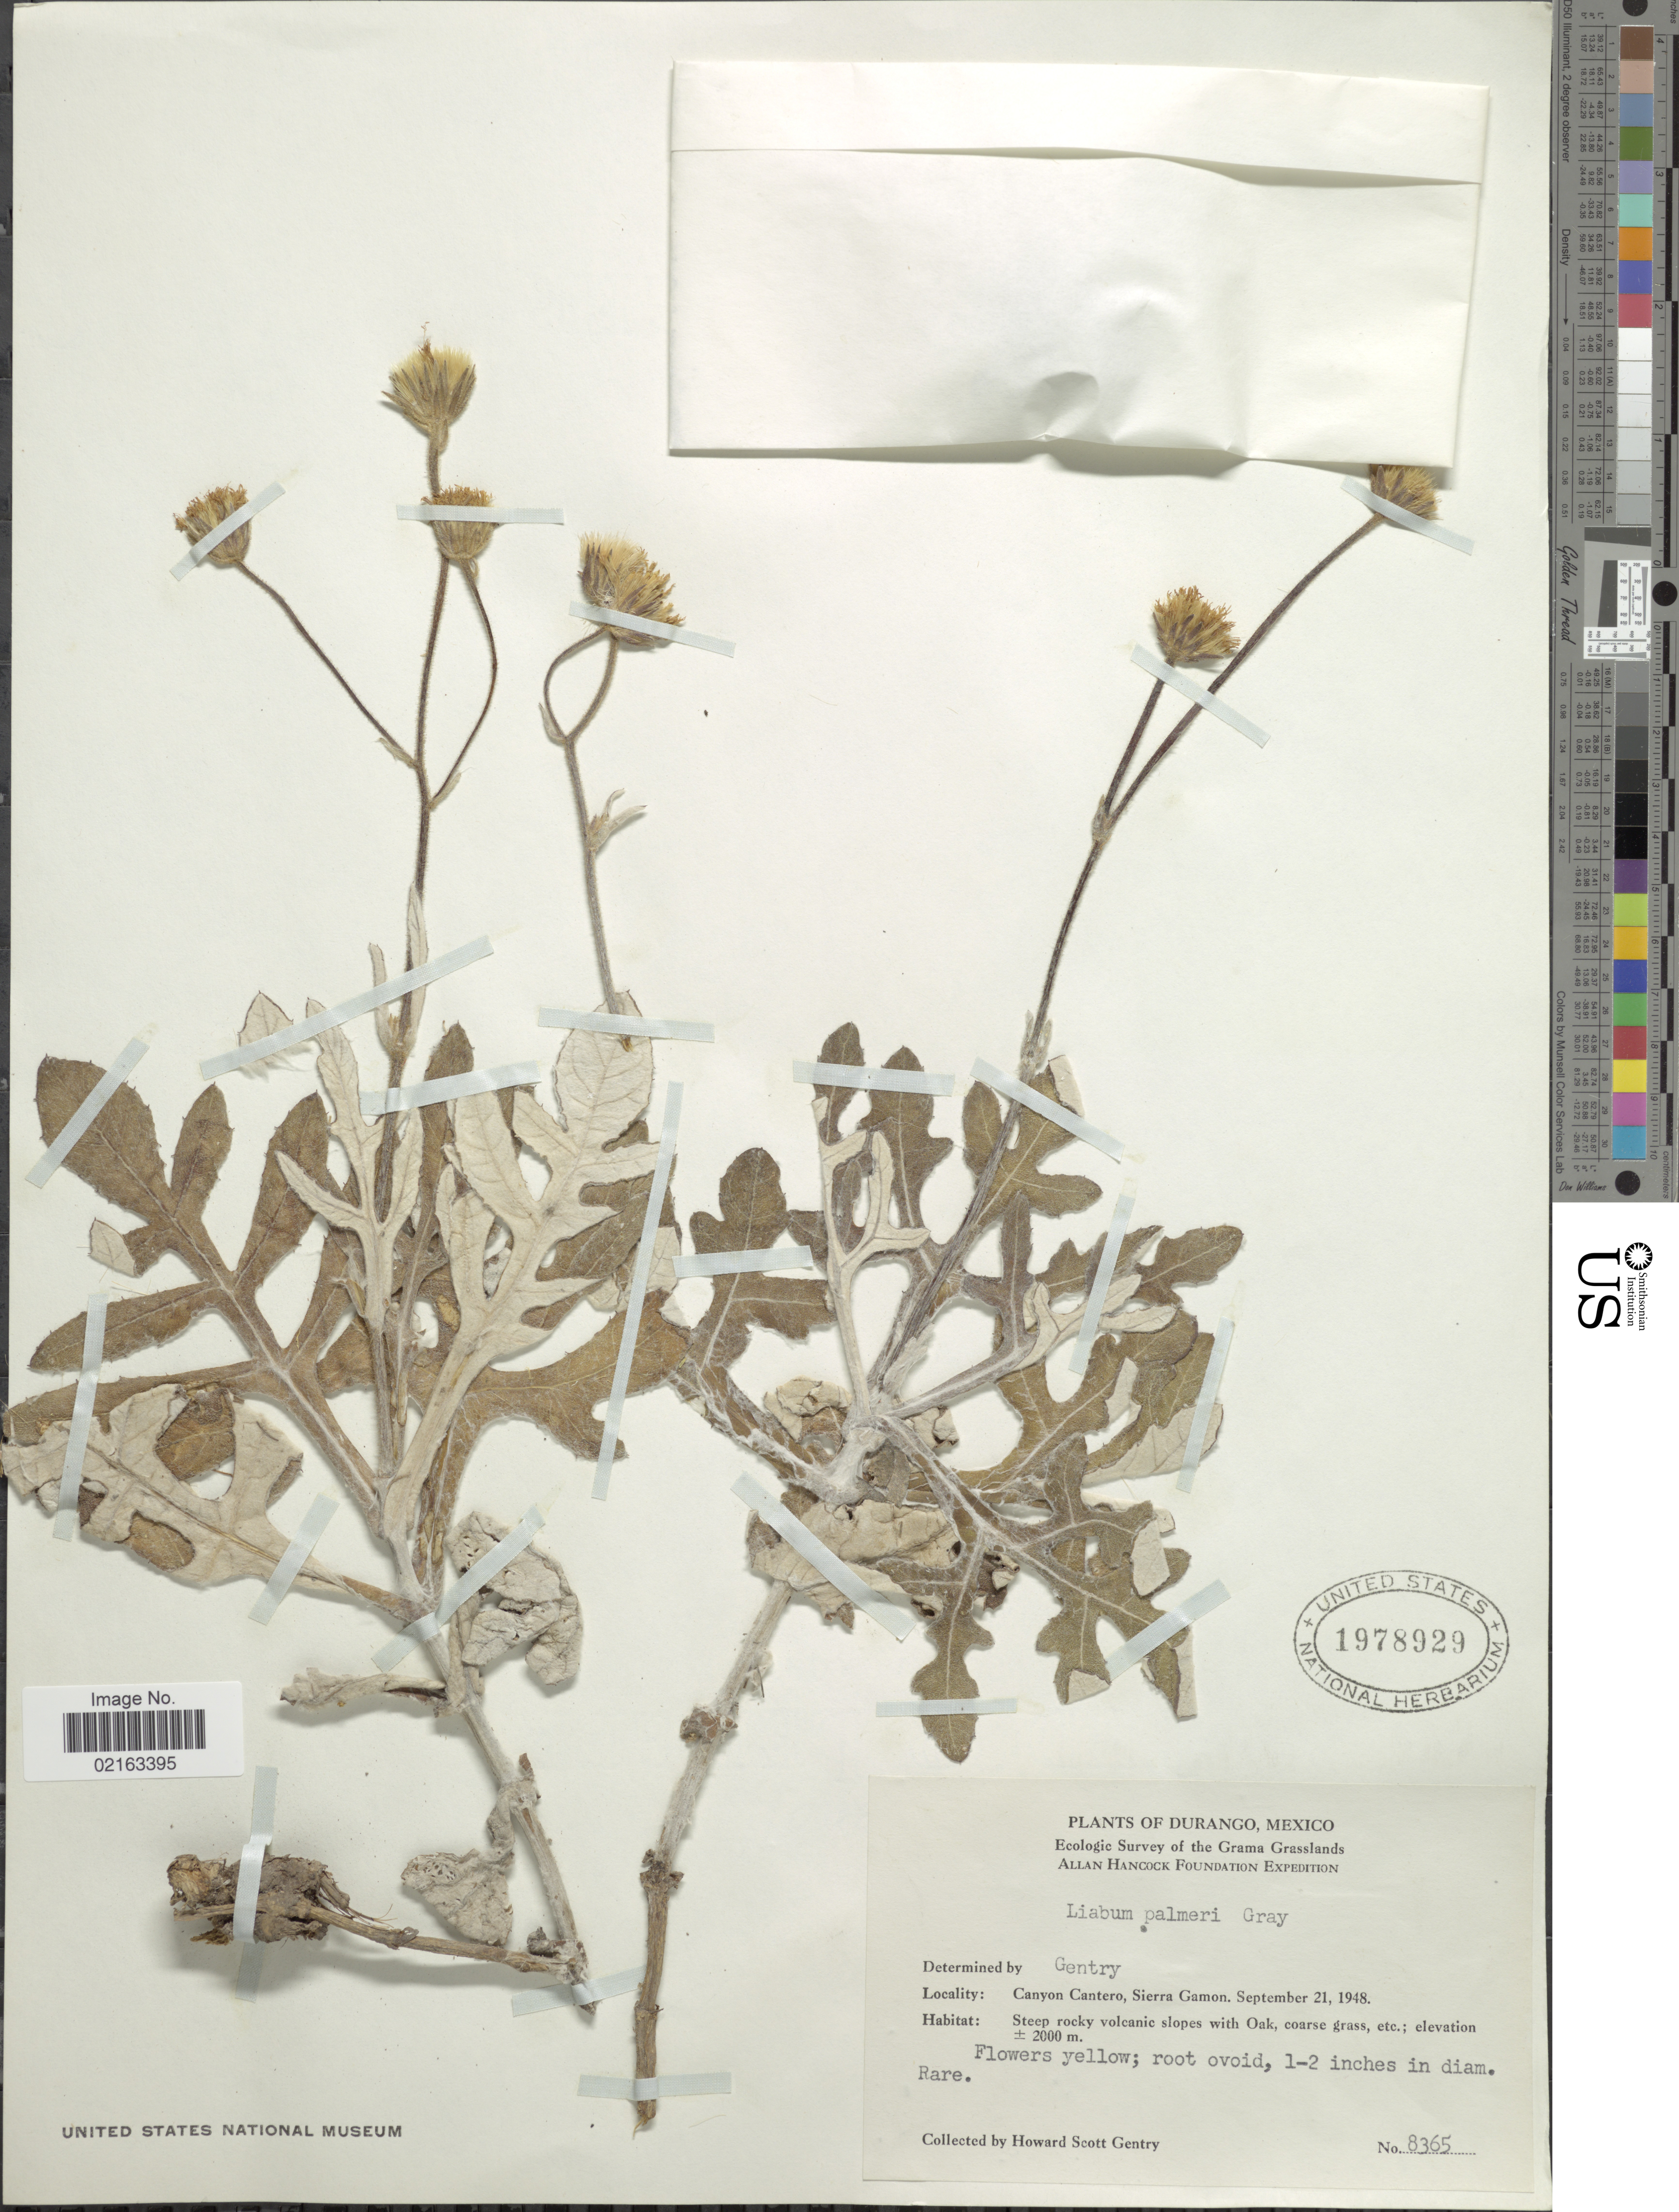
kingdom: Plantae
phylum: Tracheophyta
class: Magnoliopsida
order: Asterales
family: Asteraceae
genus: Sinclairia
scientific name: Sinclairia cervina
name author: (B.L. Rob.) B.L. Turner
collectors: H. S. Gentry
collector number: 8365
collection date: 1948-09-21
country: Mexico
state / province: Durango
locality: Canyon Cantero, Sierra Gamon.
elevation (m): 2000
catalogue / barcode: US 1978929